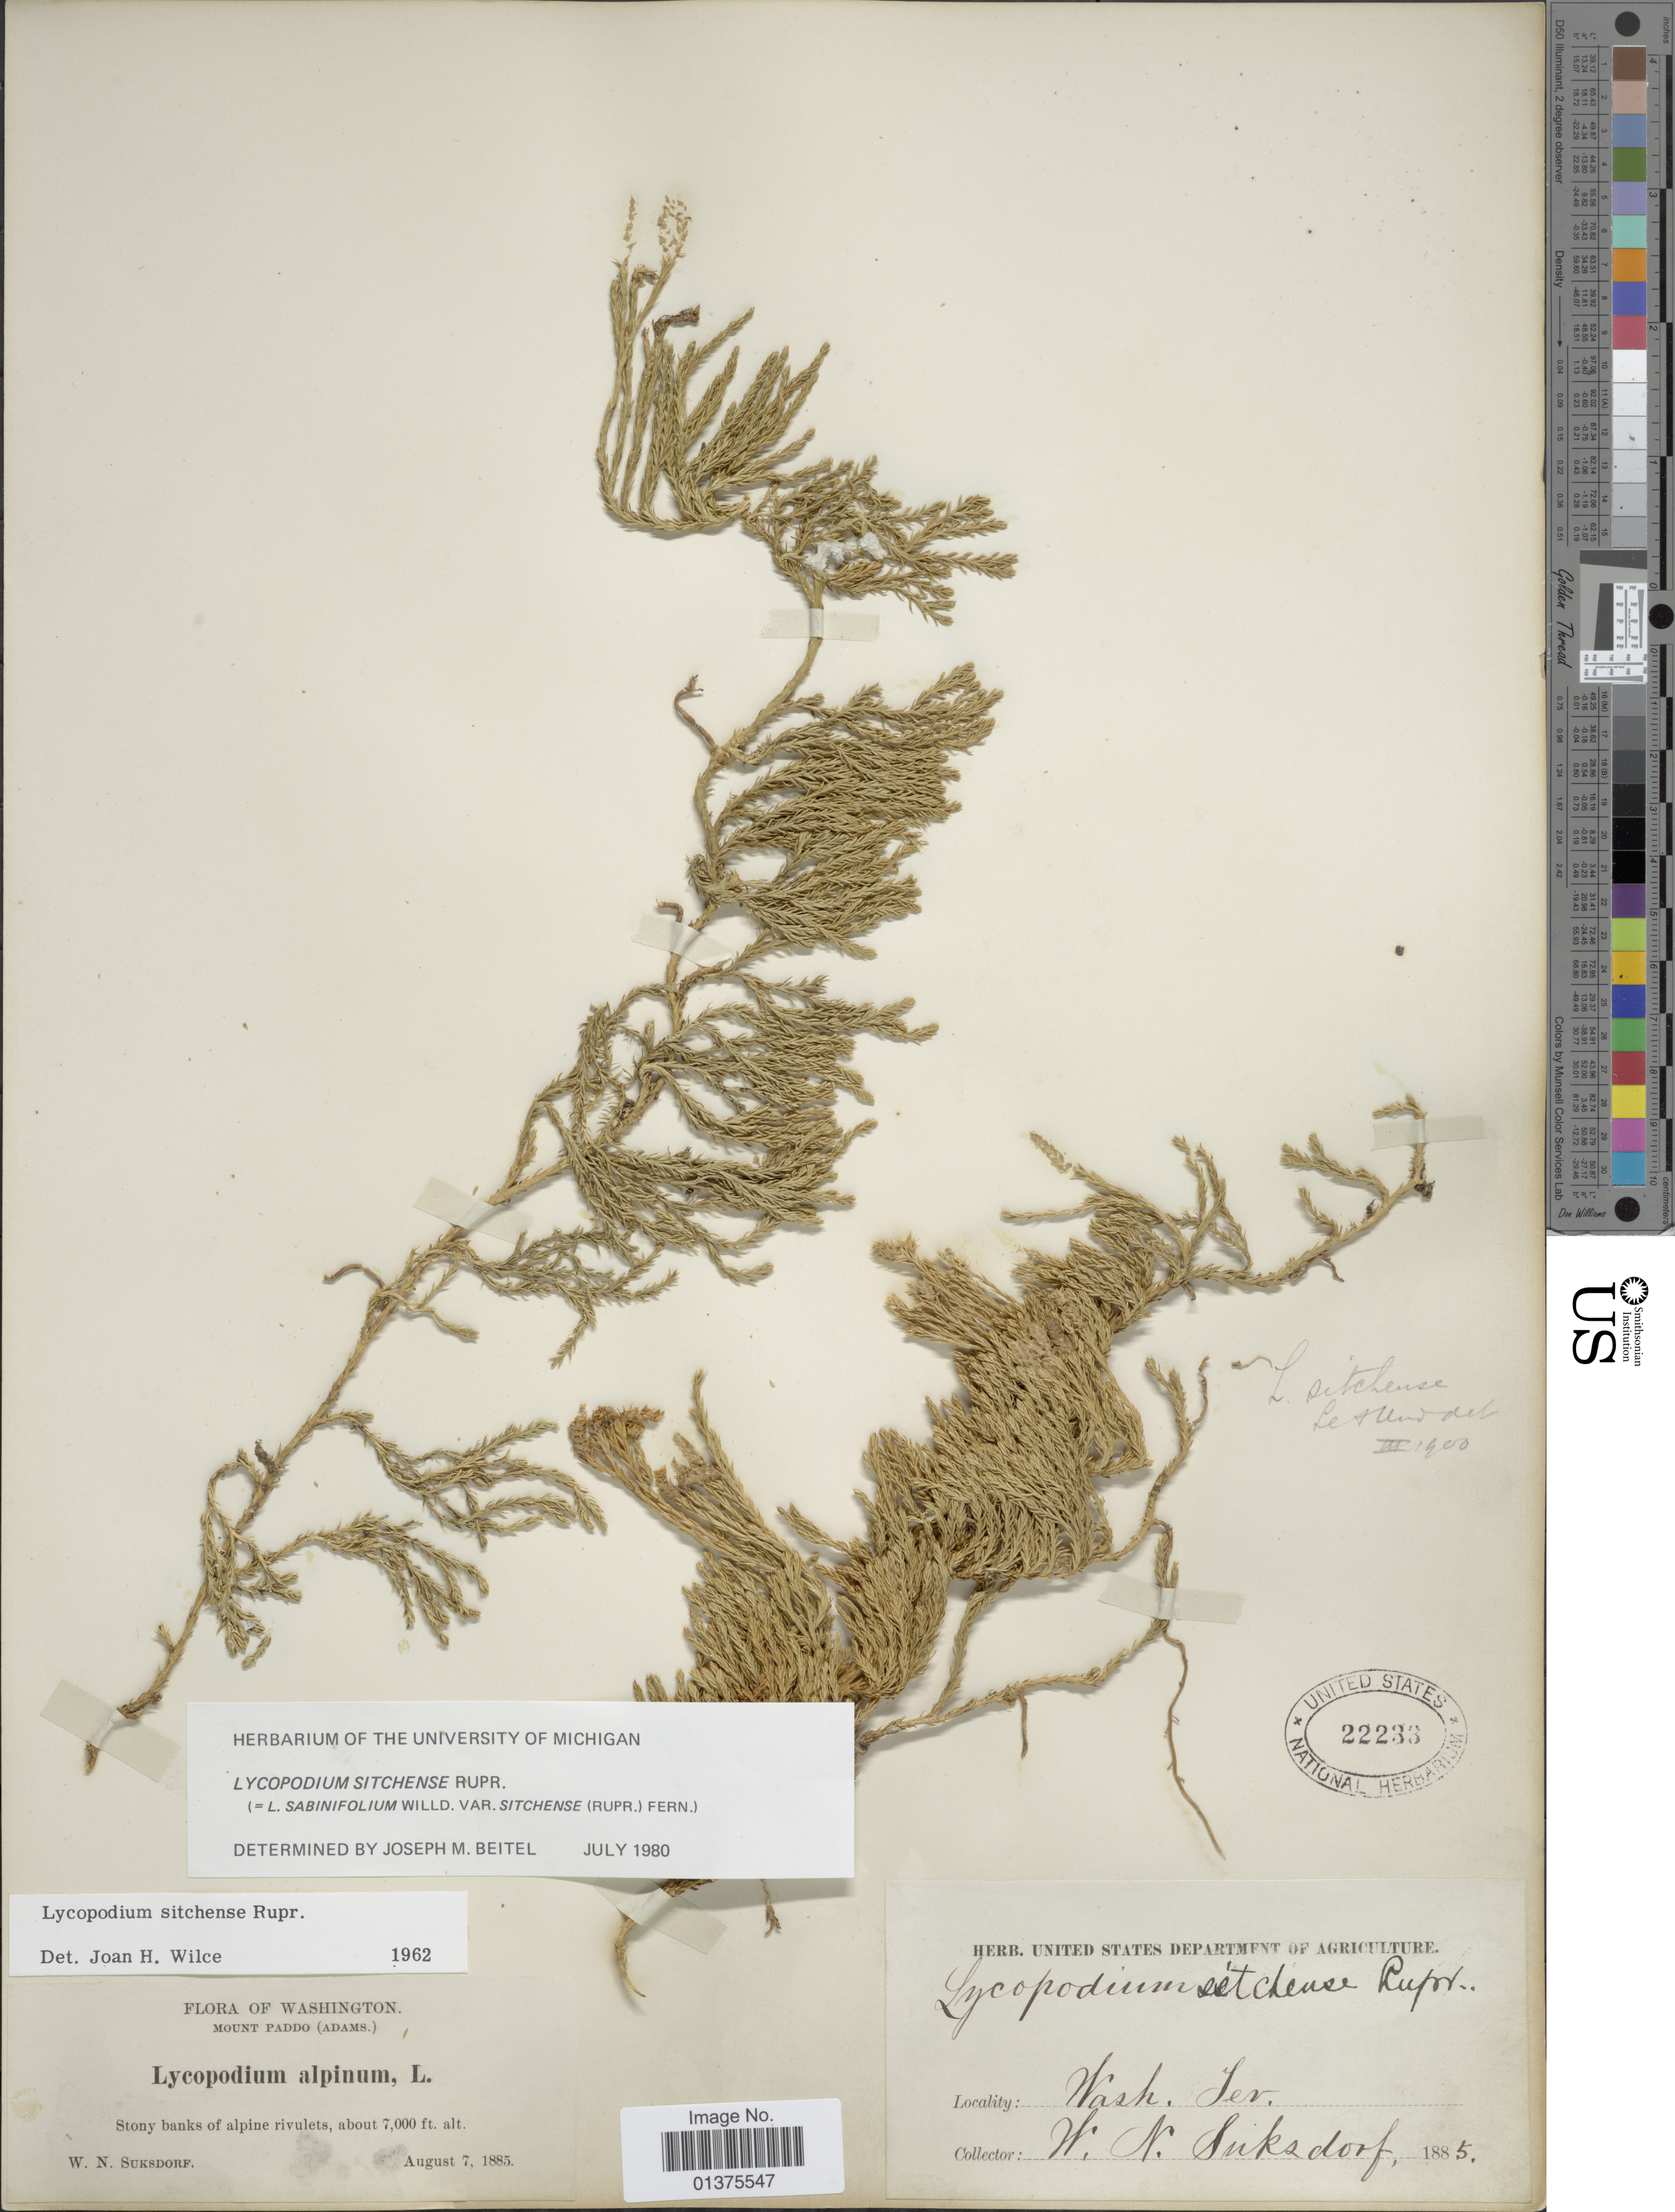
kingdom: Plantae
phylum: Tracheophyta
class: Lycopodiopsida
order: Lycopodiales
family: Lycopodiaceae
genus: Diphasiastrum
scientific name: Diphasiastrum sitchense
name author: (Rupr.) Holub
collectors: W. N. Suksdorf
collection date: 1885-08-07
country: United States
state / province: Washington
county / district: Skamania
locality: Mount Paddo(Adams), Stony banks of alpine rivulets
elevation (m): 2134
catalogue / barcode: US 22233